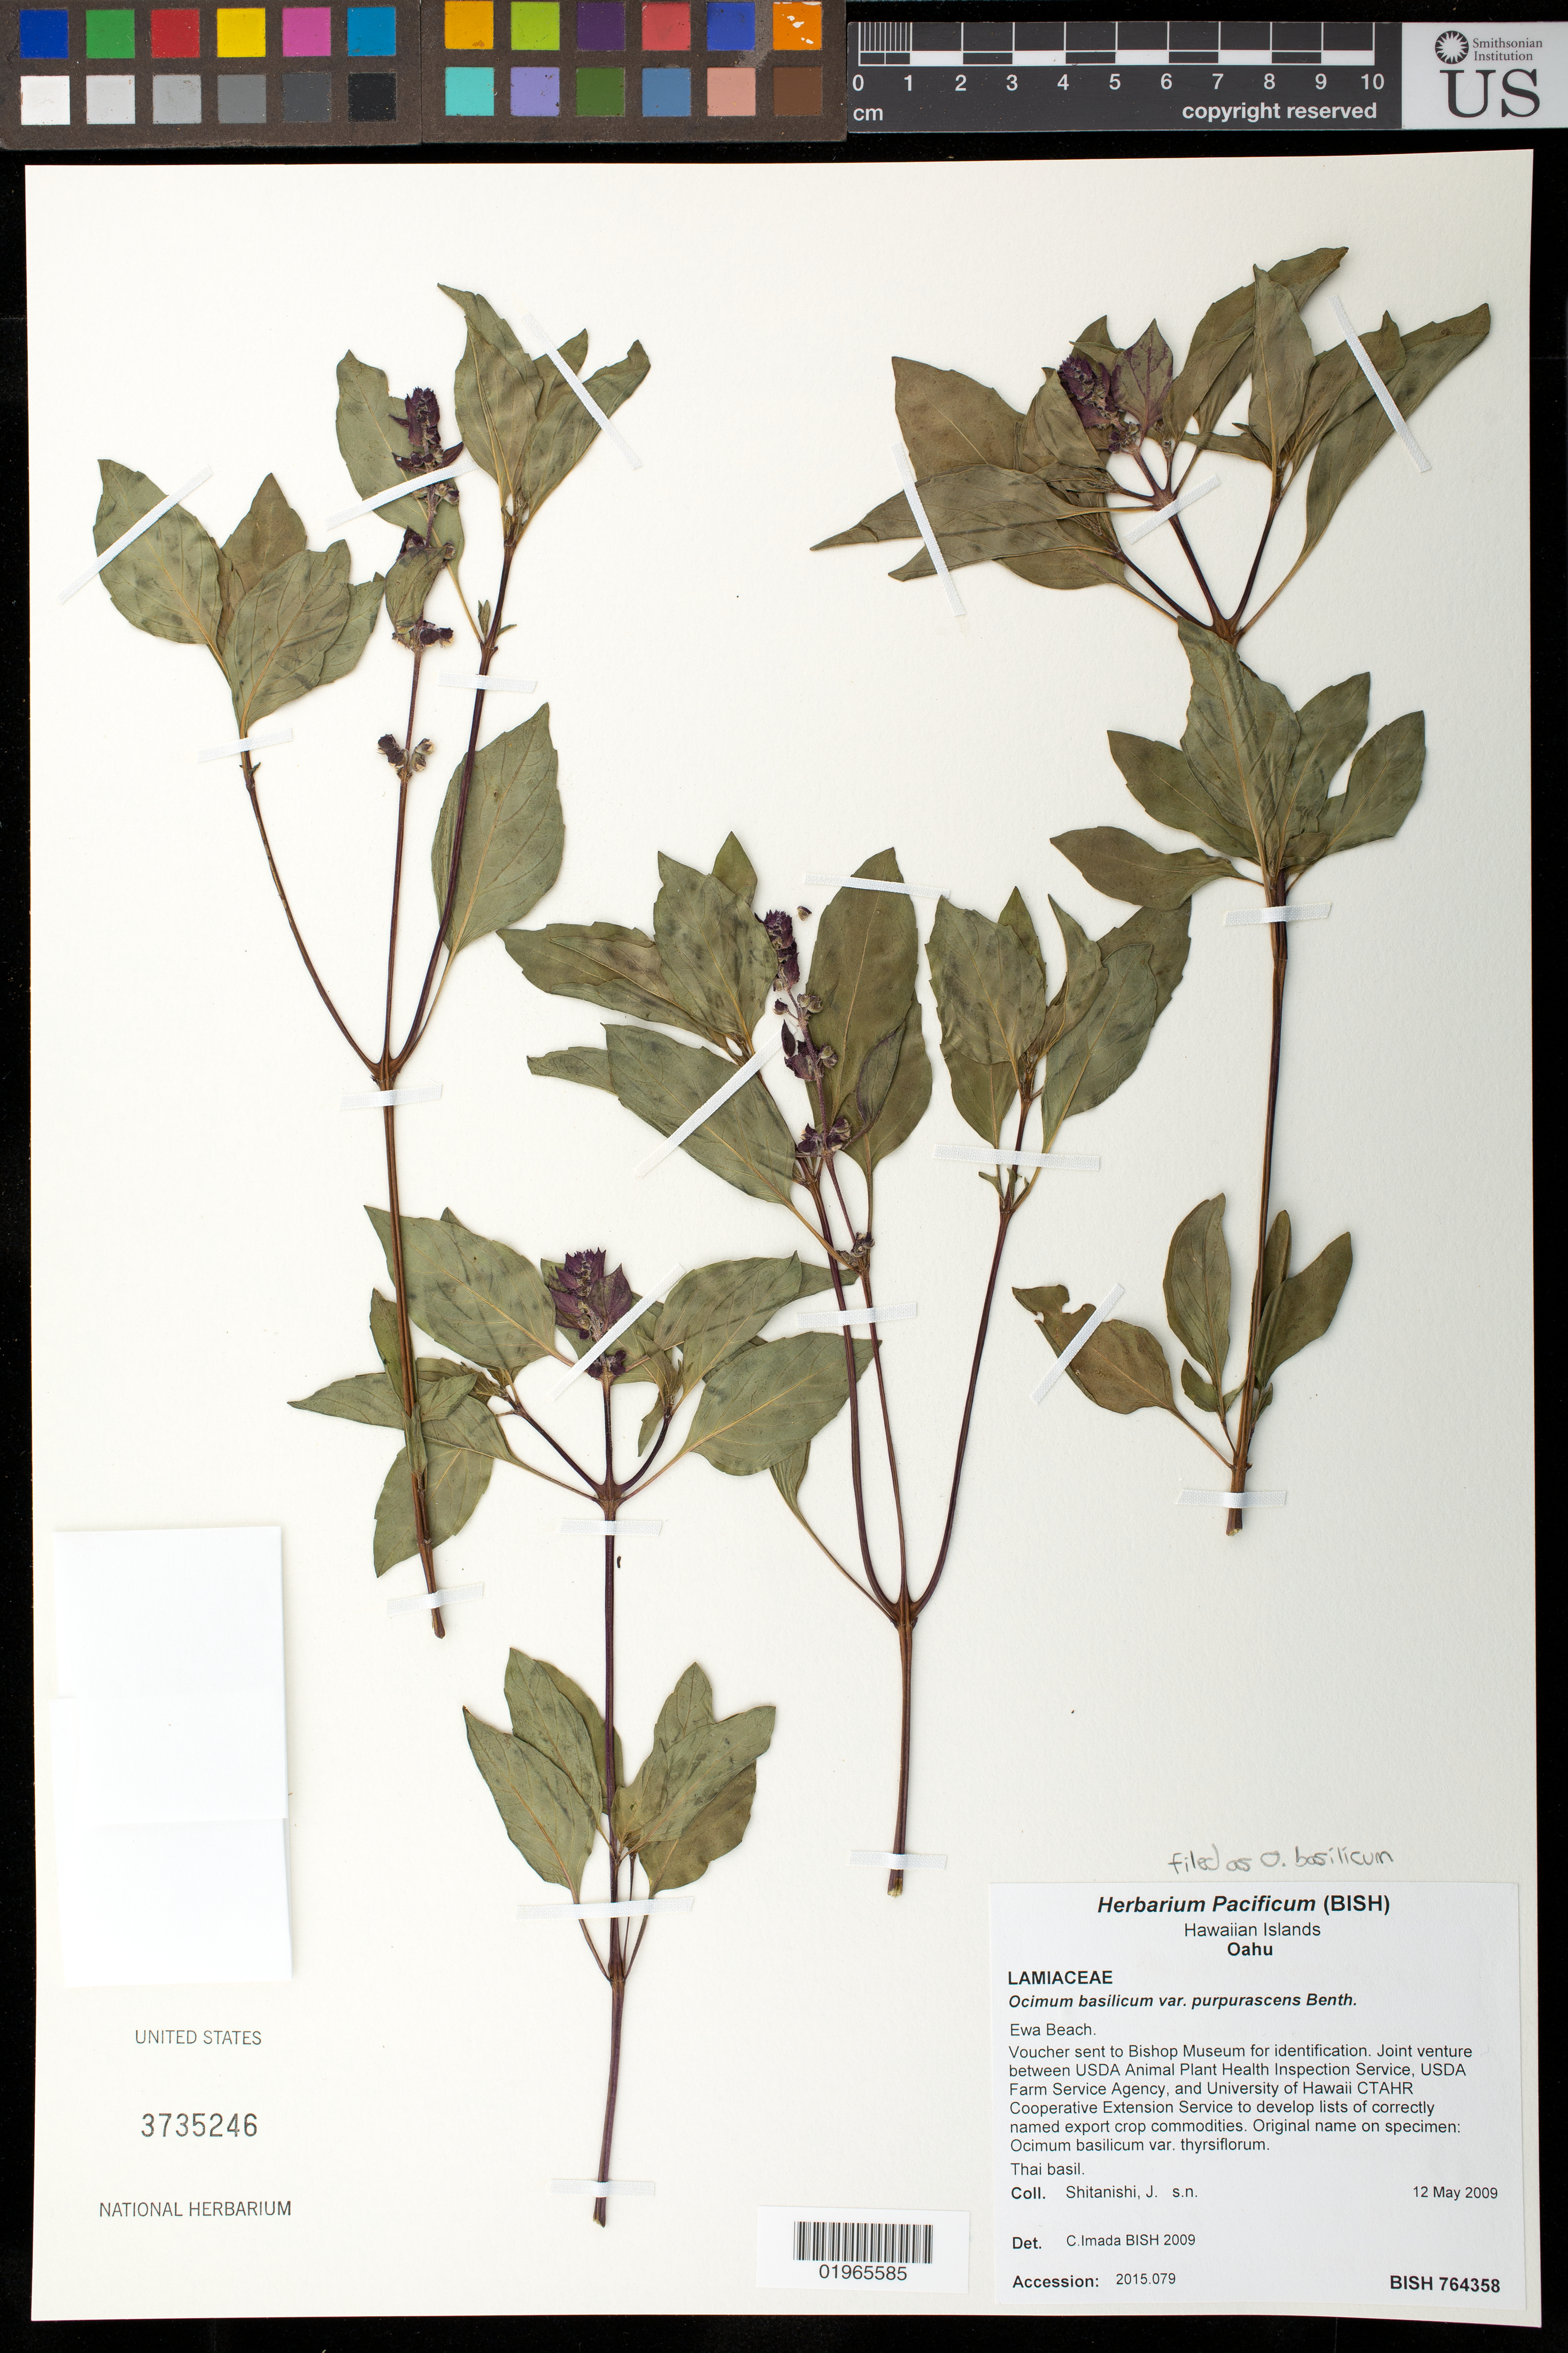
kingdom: Plantae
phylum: Tracheophyta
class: Magnoliopsida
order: Lamiales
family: Lamiaceae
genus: Ocimum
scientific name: Ocimum basilicum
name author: L.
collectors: J. Shitanishi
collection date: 2009-05-12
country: United States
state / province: Hawaii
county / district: Honolulu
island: Oahu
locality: Ewa Beach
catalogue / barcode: US 3735246